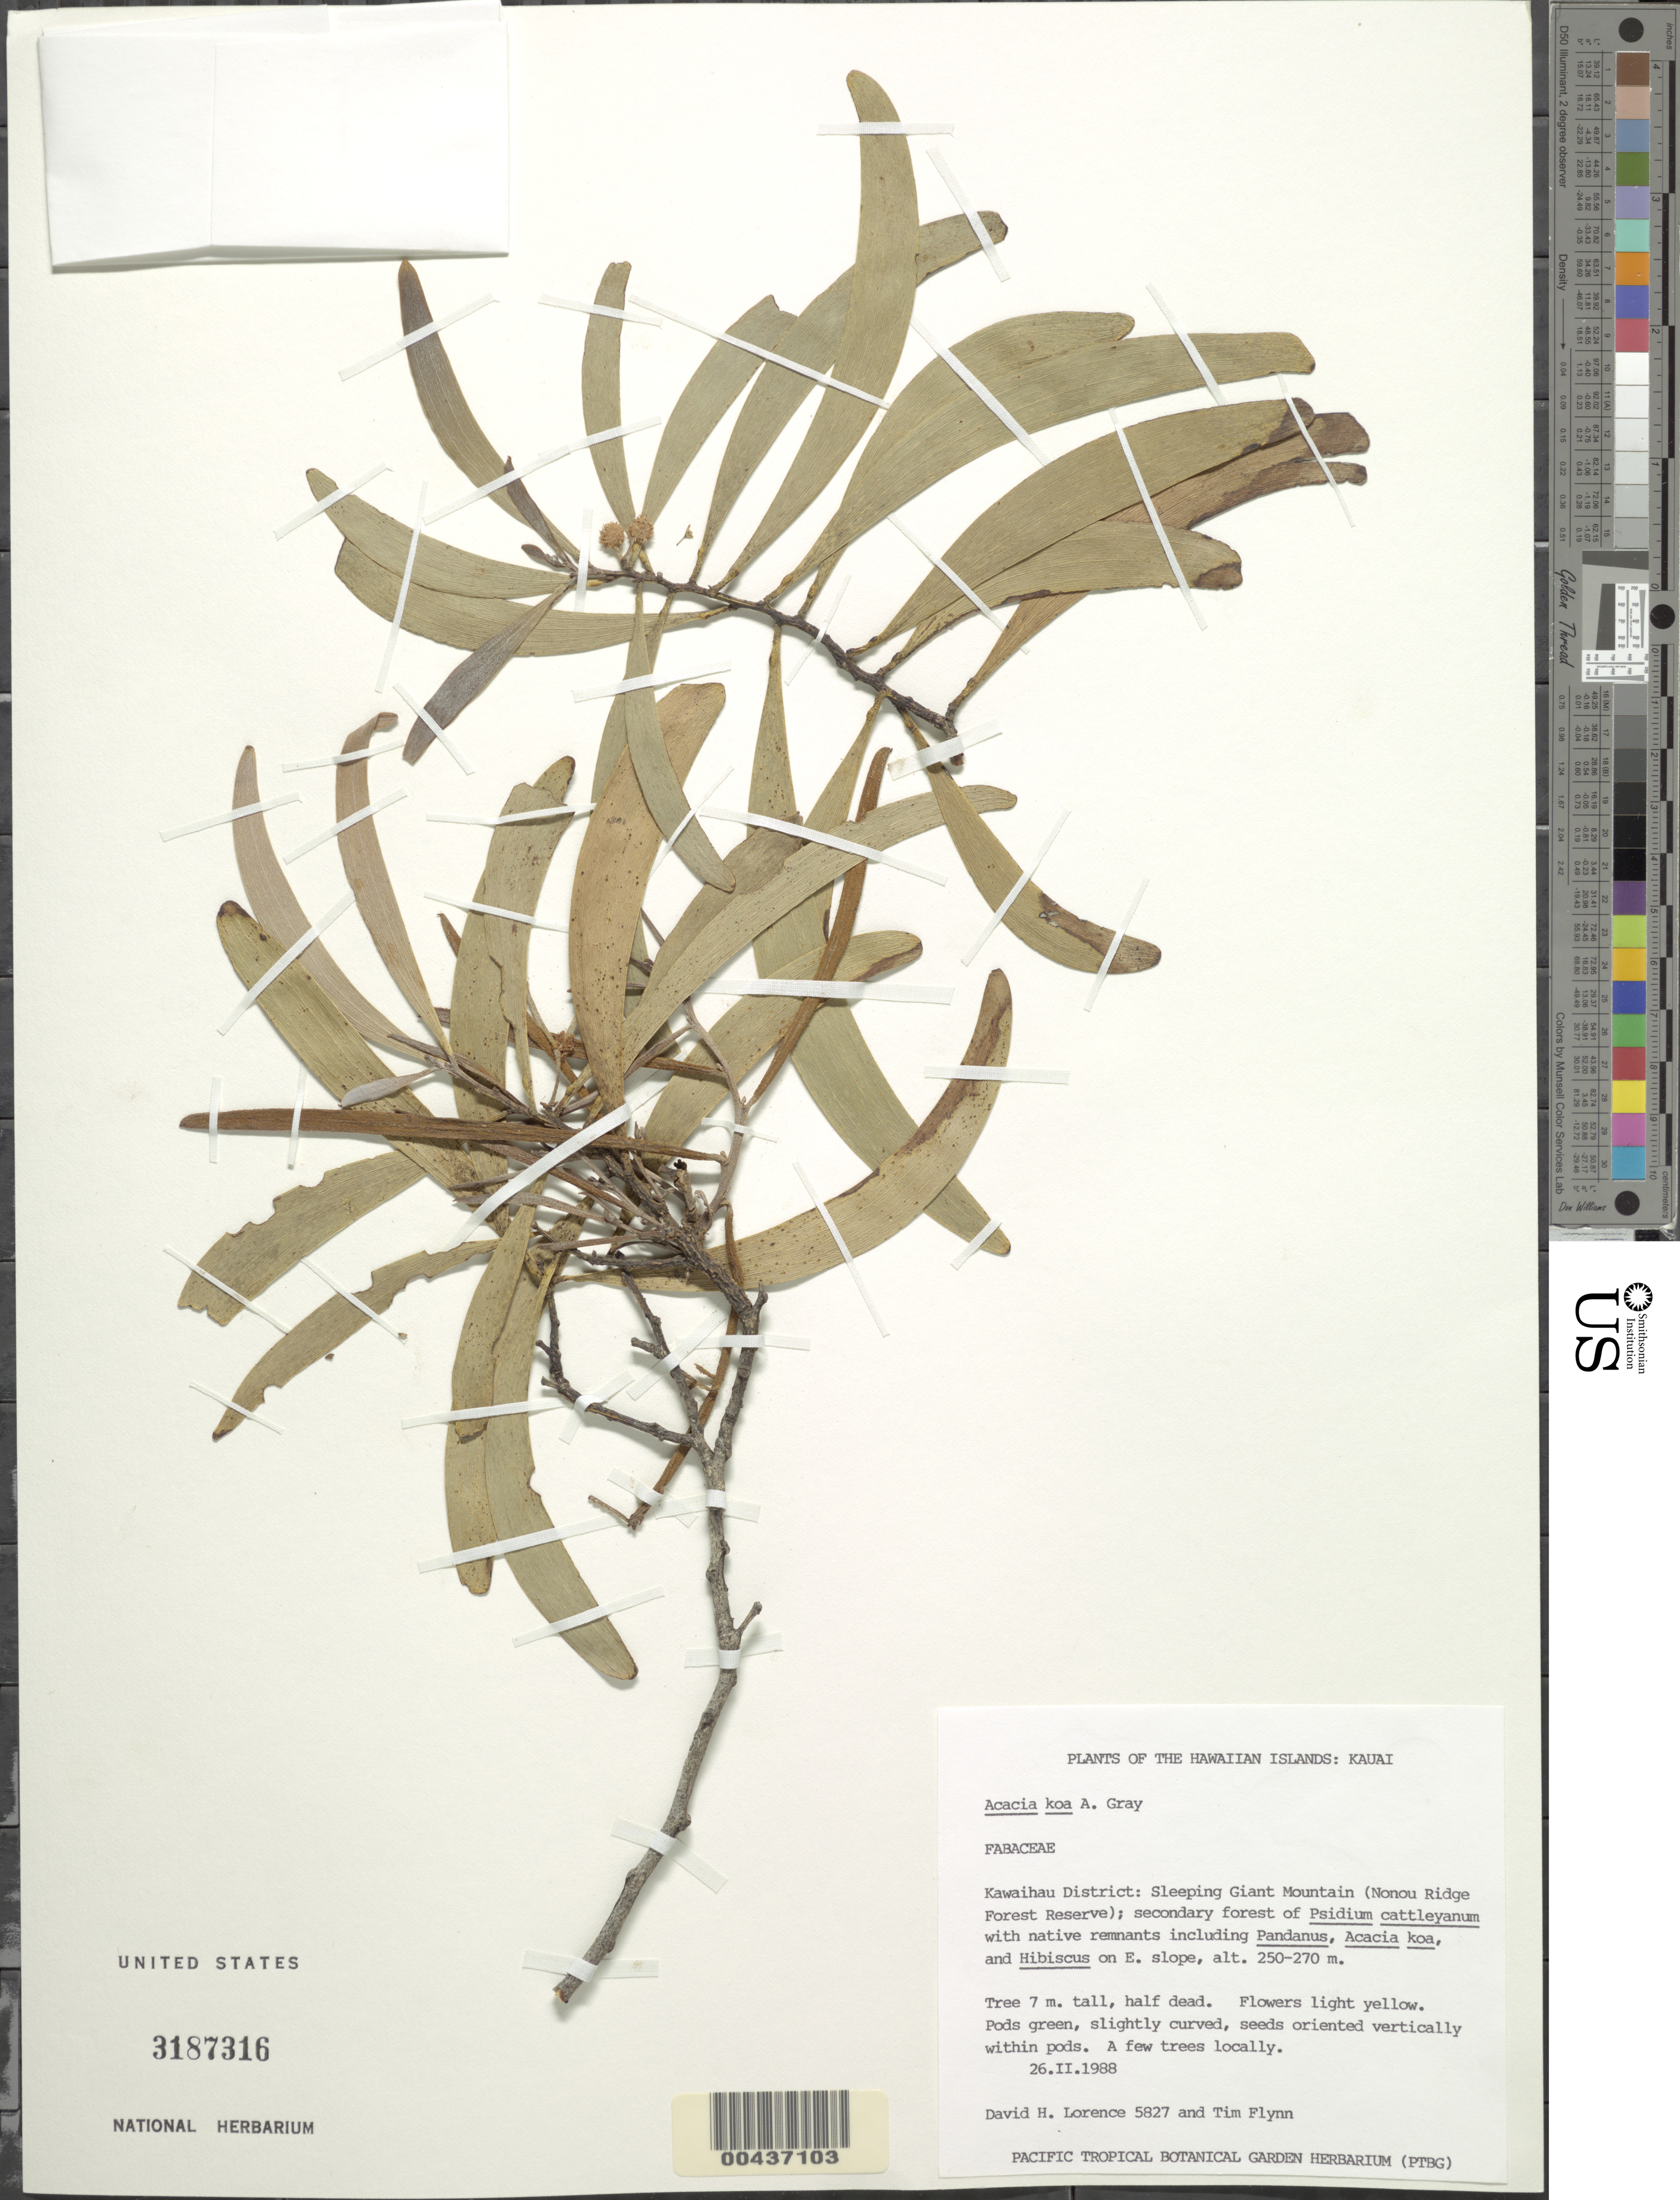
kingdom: Plantae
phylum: Tracheophyta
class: Magnoliopsida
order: Fabales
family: Fabaceae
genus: Acacia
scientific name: Acacia koa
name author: A. Gray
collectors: D. Lorence & T. W. Flynn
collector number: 5827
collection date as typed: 26 Feb 1988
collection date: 1988-02-26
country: United States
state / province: Hawaii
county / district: Kauai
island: Kaua'i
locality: Kawaihau District: Sleeping Giant Mountain (Nonou Ridge Forest Reserve), E slope, Kauai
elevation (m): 250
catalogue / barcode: US 3187316